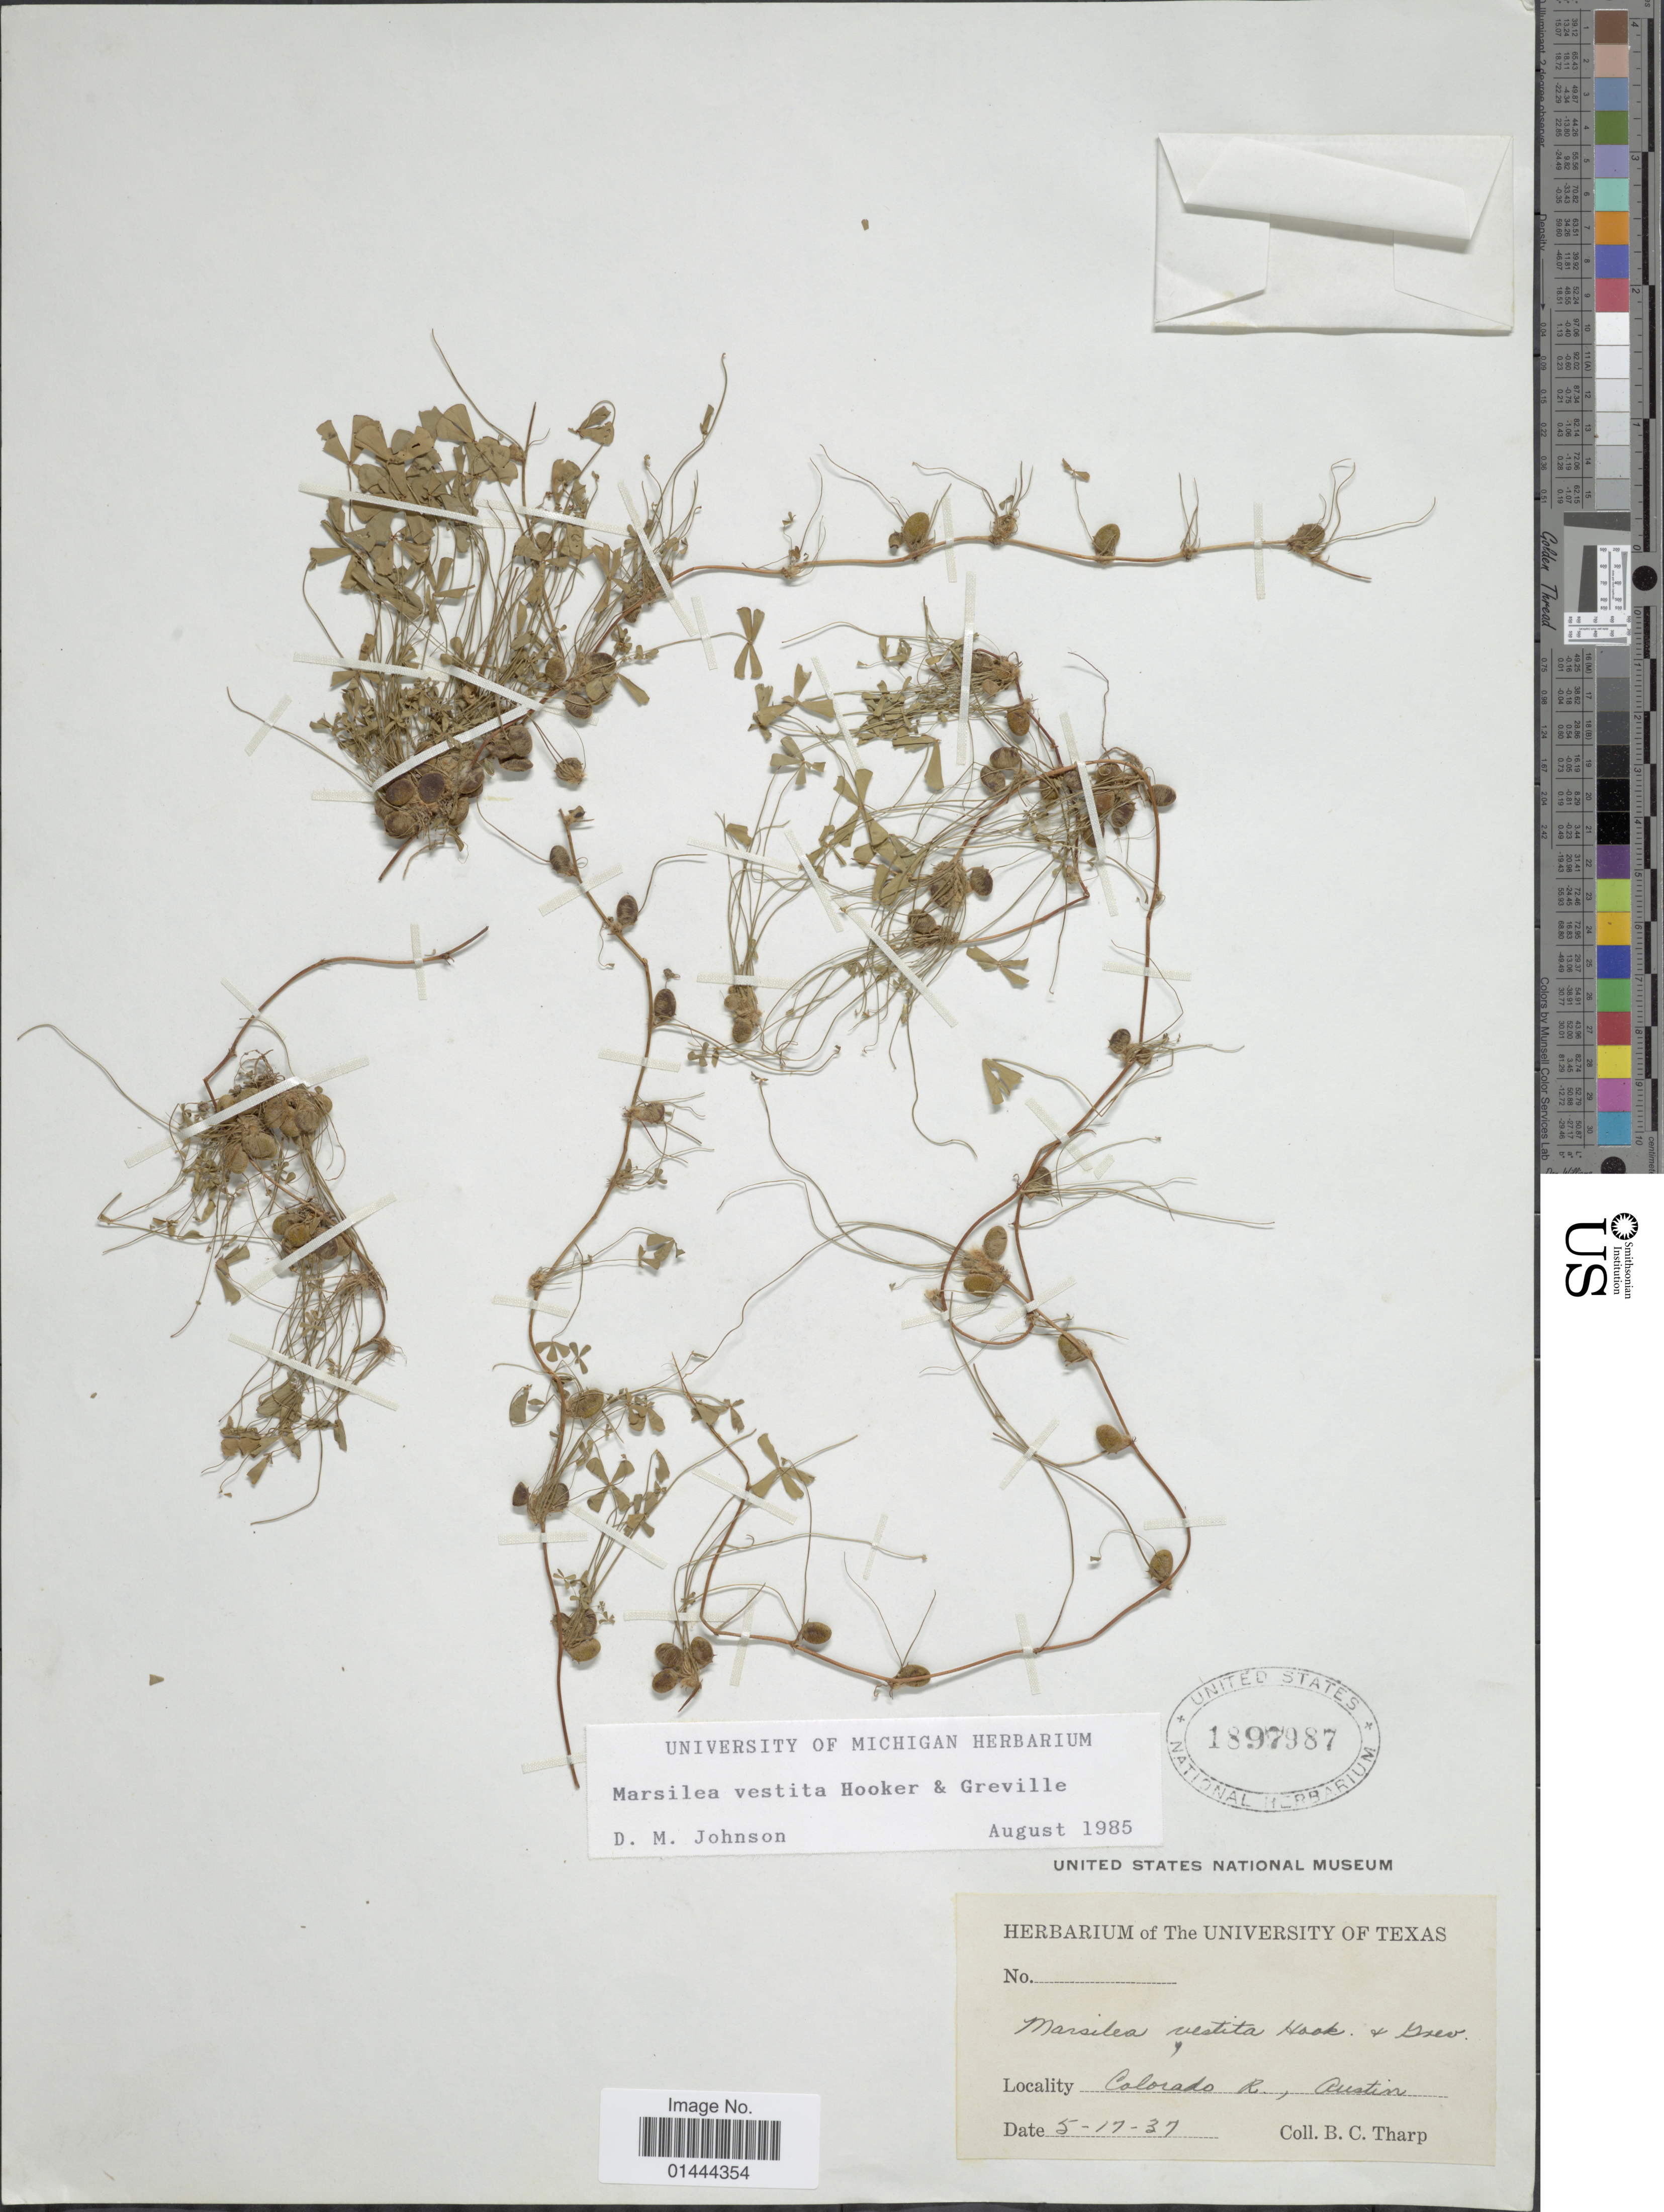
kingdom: Plantae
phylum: Tracheophyta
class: Polypodiopsida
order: Salviniales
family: Marsileaceae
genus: Marsilea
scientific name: Marsilea vestita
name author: Hook. & Grev.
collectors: B. C. Tharp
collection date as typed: Transcribed d/m/y: 17/5/37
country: United States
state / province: Colorado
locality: Colorado R., Austin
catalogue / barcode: US 1897987